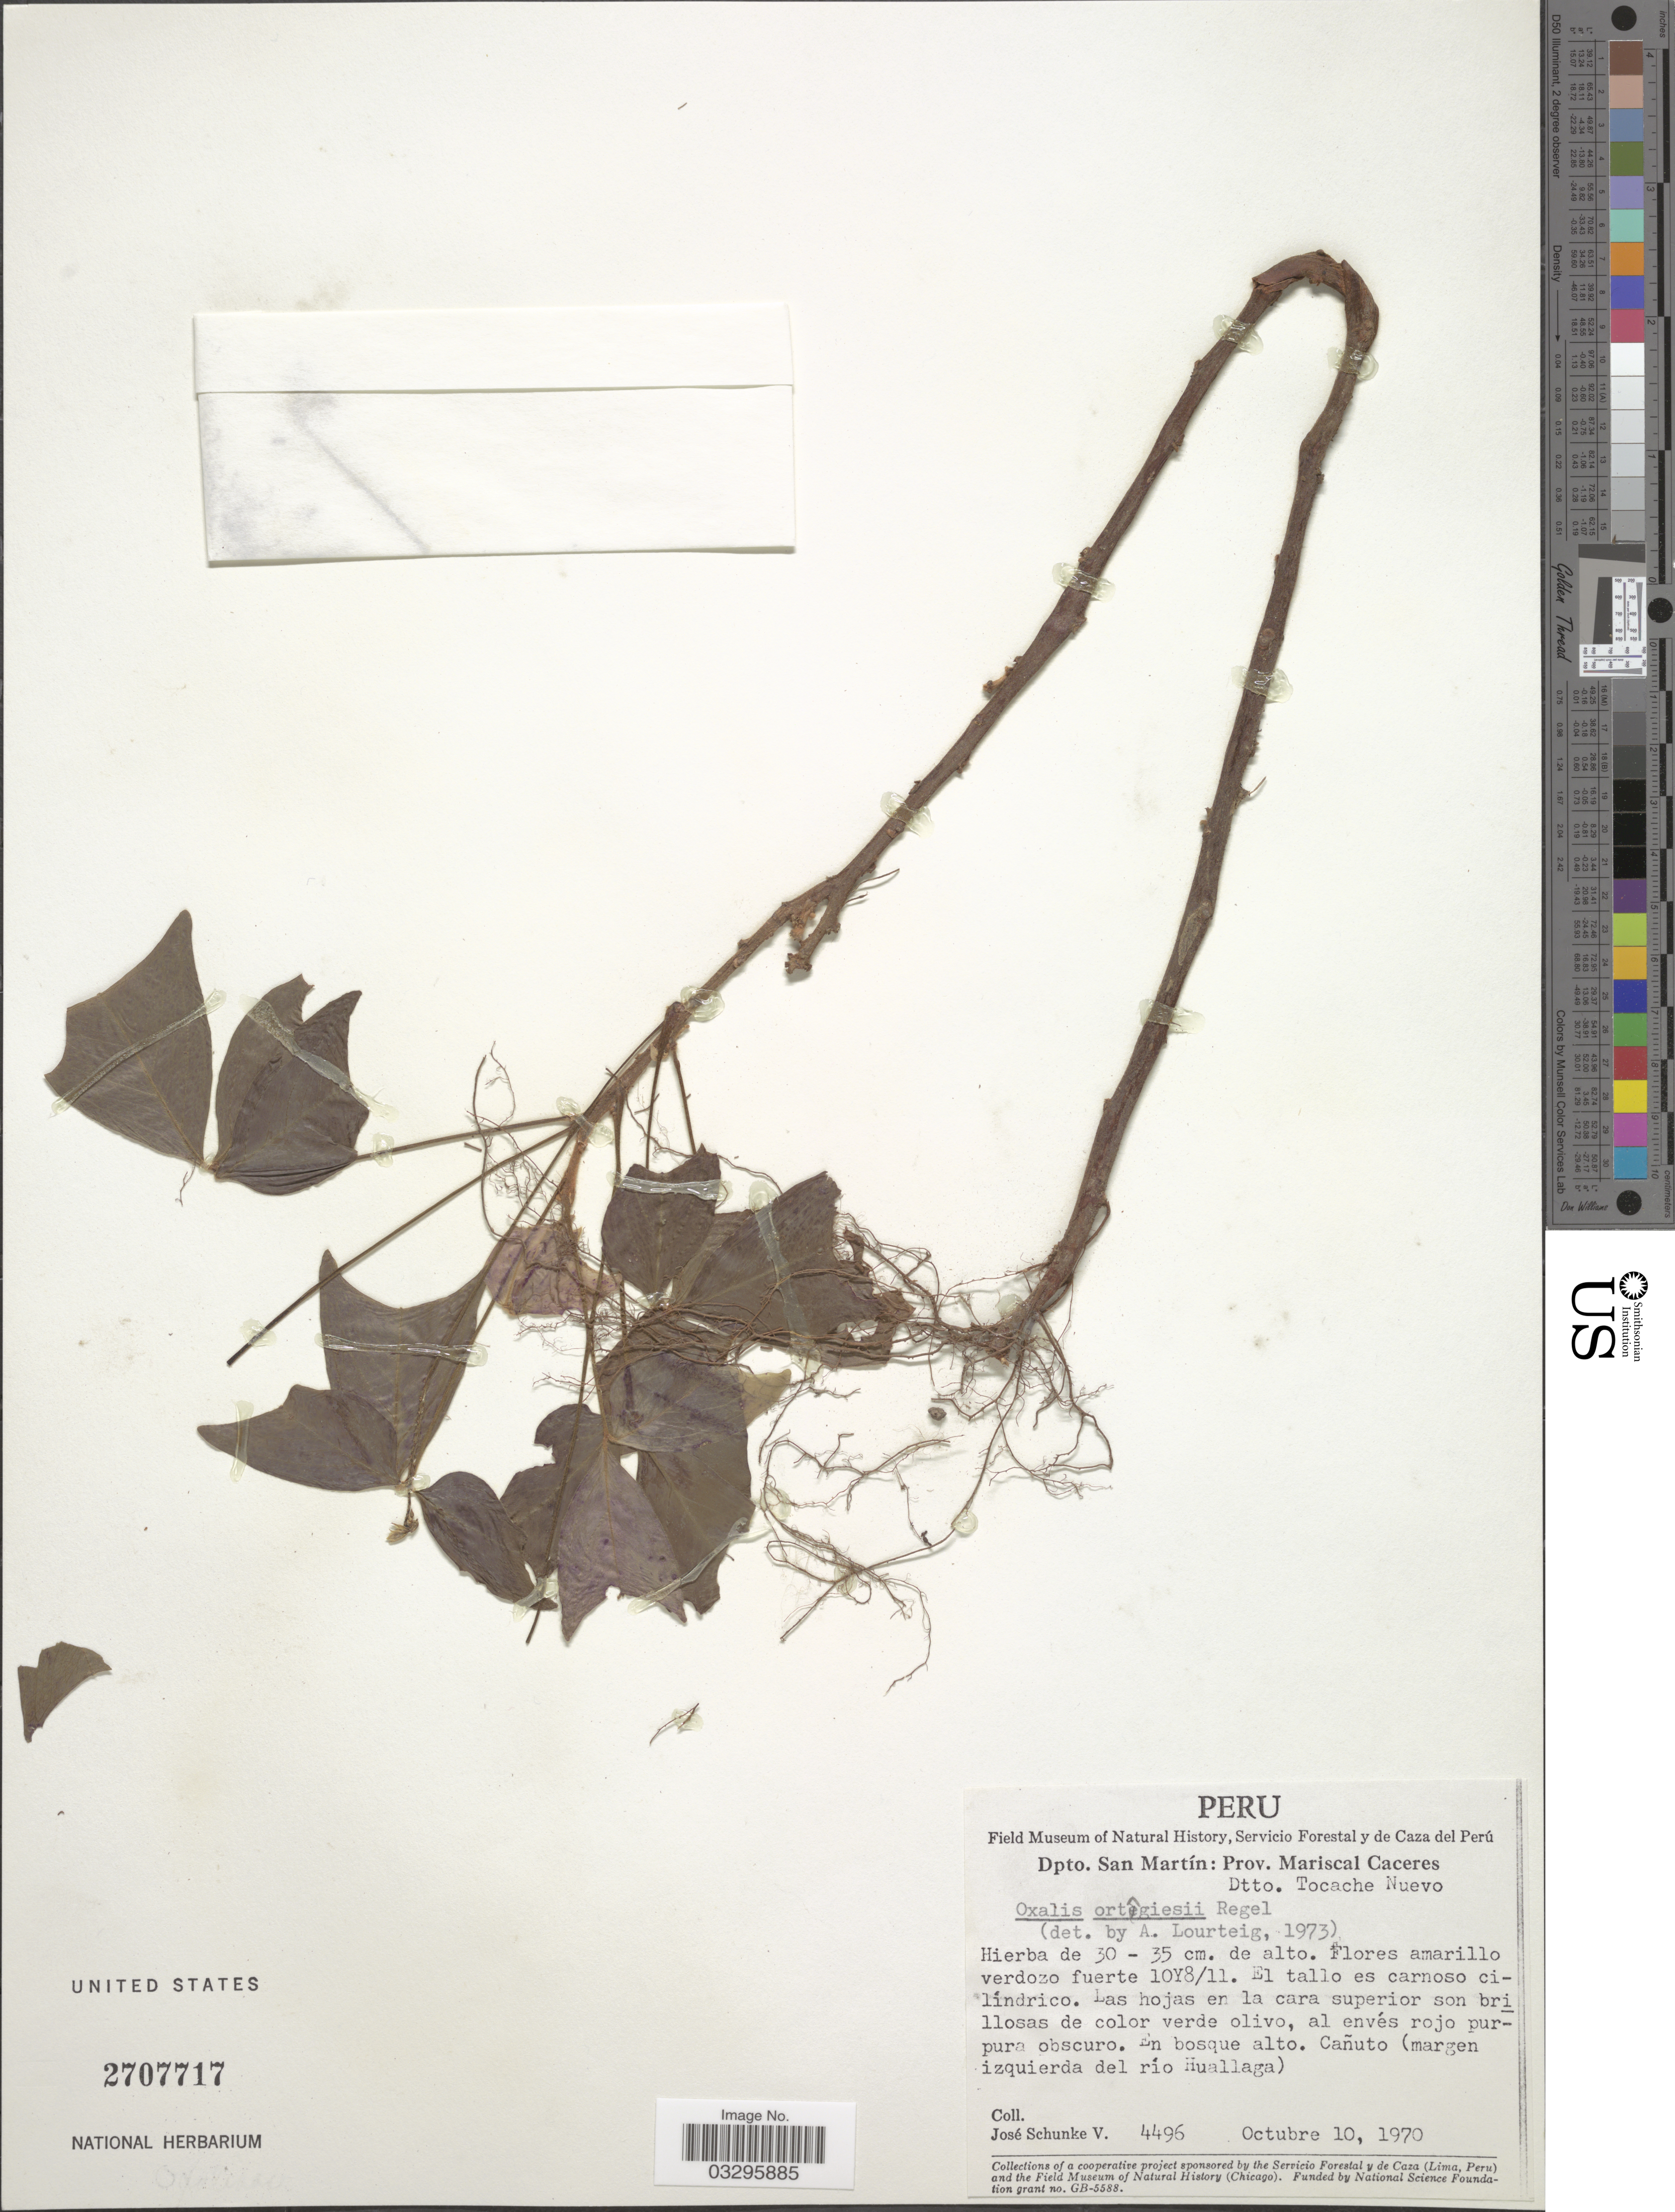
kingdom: Plantae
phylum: Tracheophyta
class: Magnoliopsida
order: Oxalidales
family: Oxalidaceae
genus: Oxalis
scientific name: Oxalis ortgiesii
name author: Regel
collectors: J. Schunke Vigo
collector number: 4496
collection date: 1970-10-10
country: Peru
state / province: San Martín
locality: Prov. Mariscal Caceres. Dtto. Tocache Nuevo. Cañuto (margen izquierda del río Huallaga).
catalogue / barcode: US 2707717